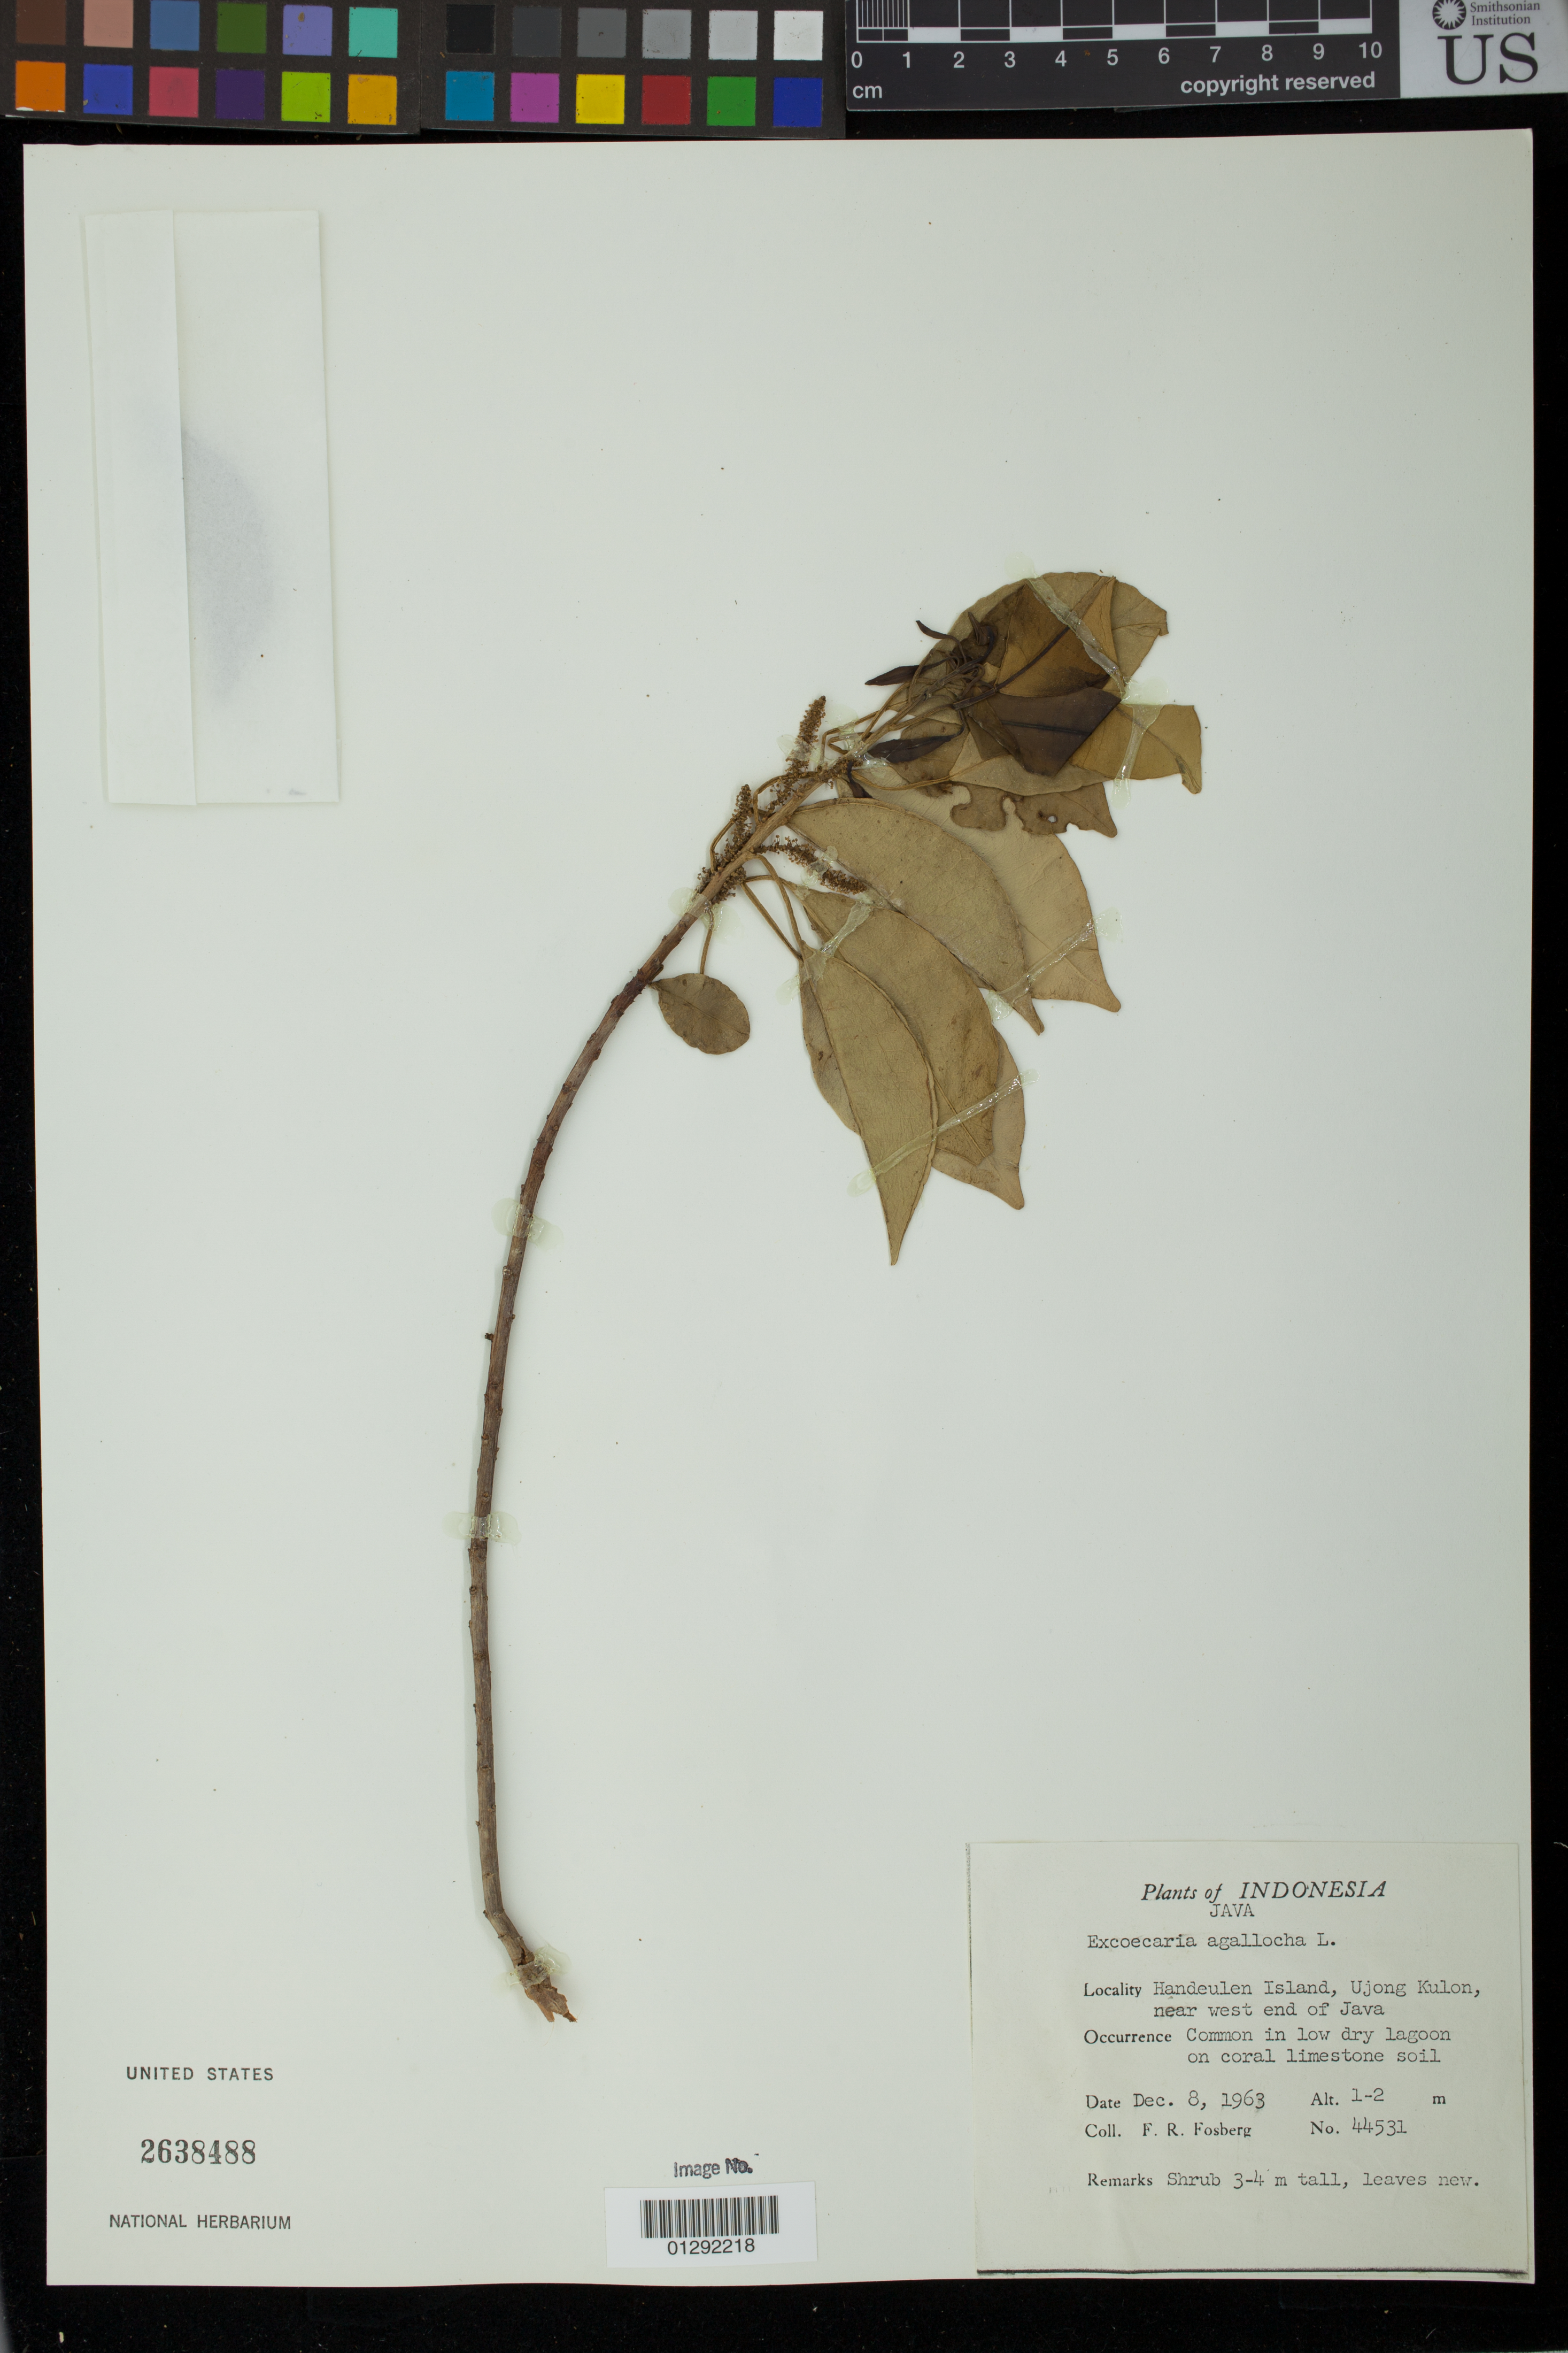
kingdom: Plantae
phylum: Tracheophyta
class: Magnoliopsida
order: Malpighiales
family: Euphorbiaceae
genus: Excoecaria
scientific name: Excoecaria agallocha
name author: L.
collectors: F. R. Fosberg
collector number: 44531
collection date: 1963-12-08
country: Indonesia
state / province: Banten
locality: Handeulen [Pulau Handeuleum] Island, Ujong [Ujung] Kulon, near west end of Java.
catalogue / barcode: US 2638488